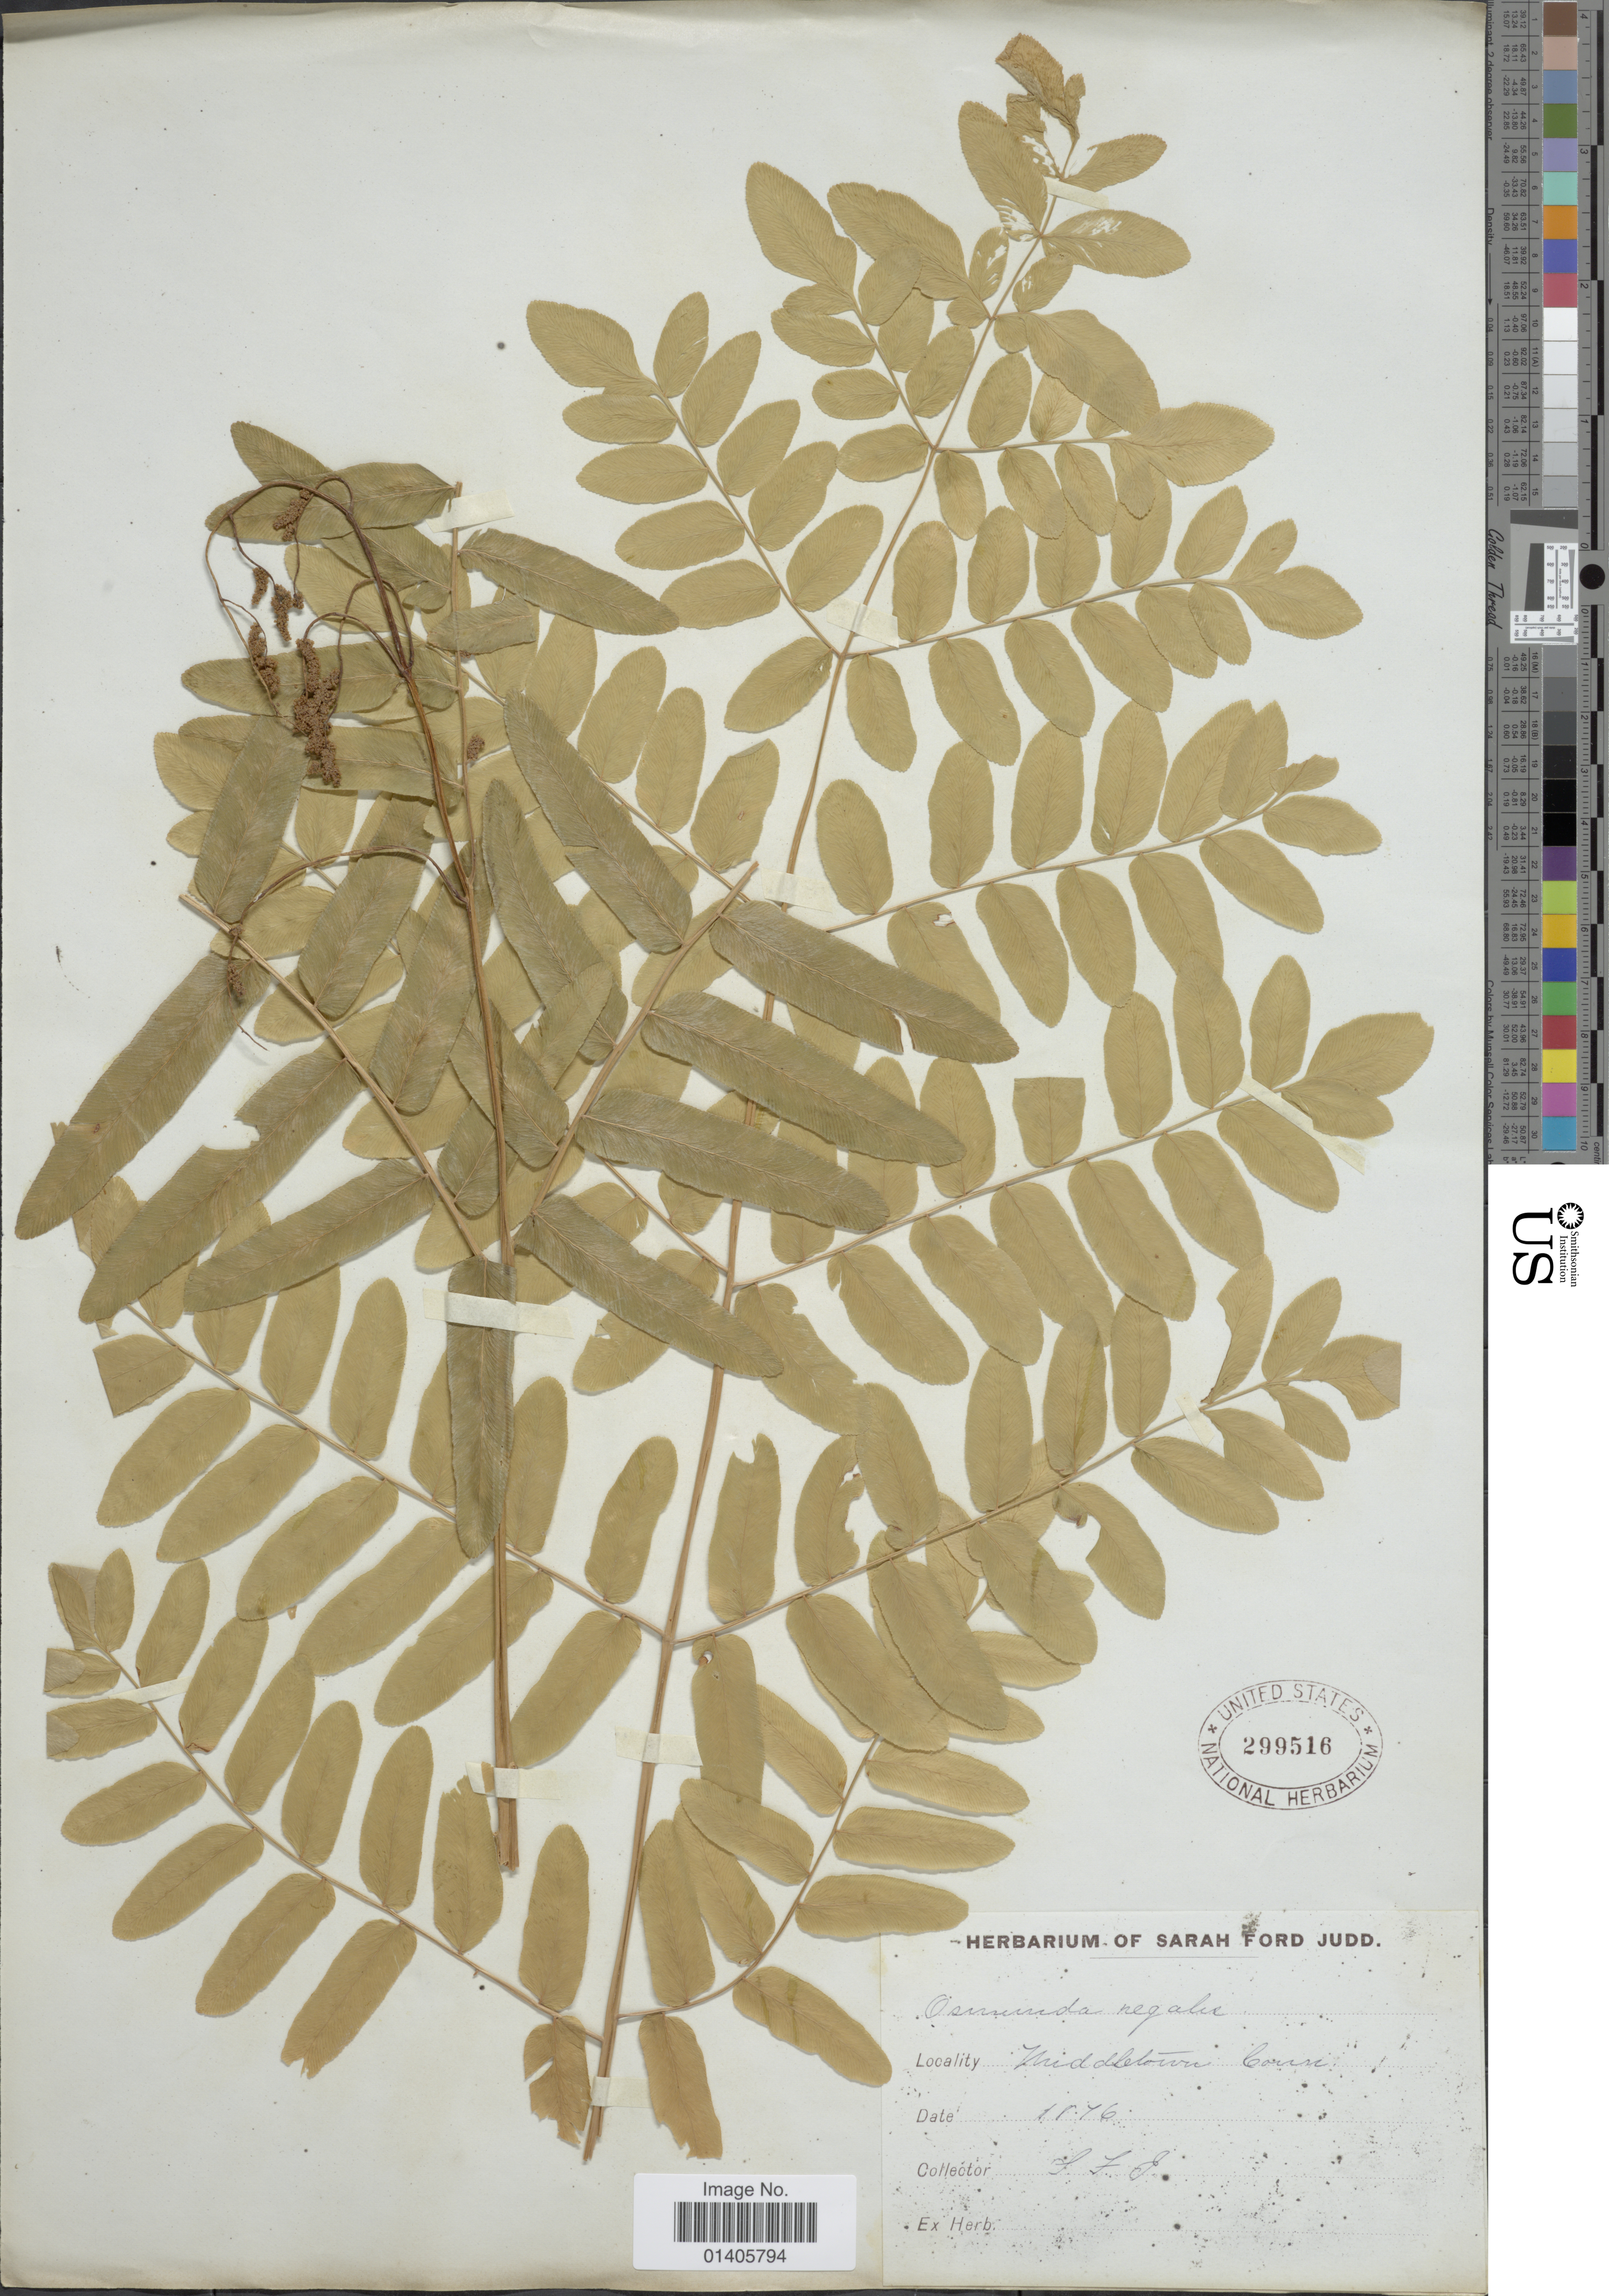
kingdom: Plantae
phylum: Tracheophyta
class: Polypodiopsida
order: Osmundales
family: Osmundaceae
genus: Osmunda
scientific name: Osmunda regalis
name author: L.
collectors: S. Judd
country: United States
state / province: Connecticut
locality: Middletown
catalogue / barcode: US 299516